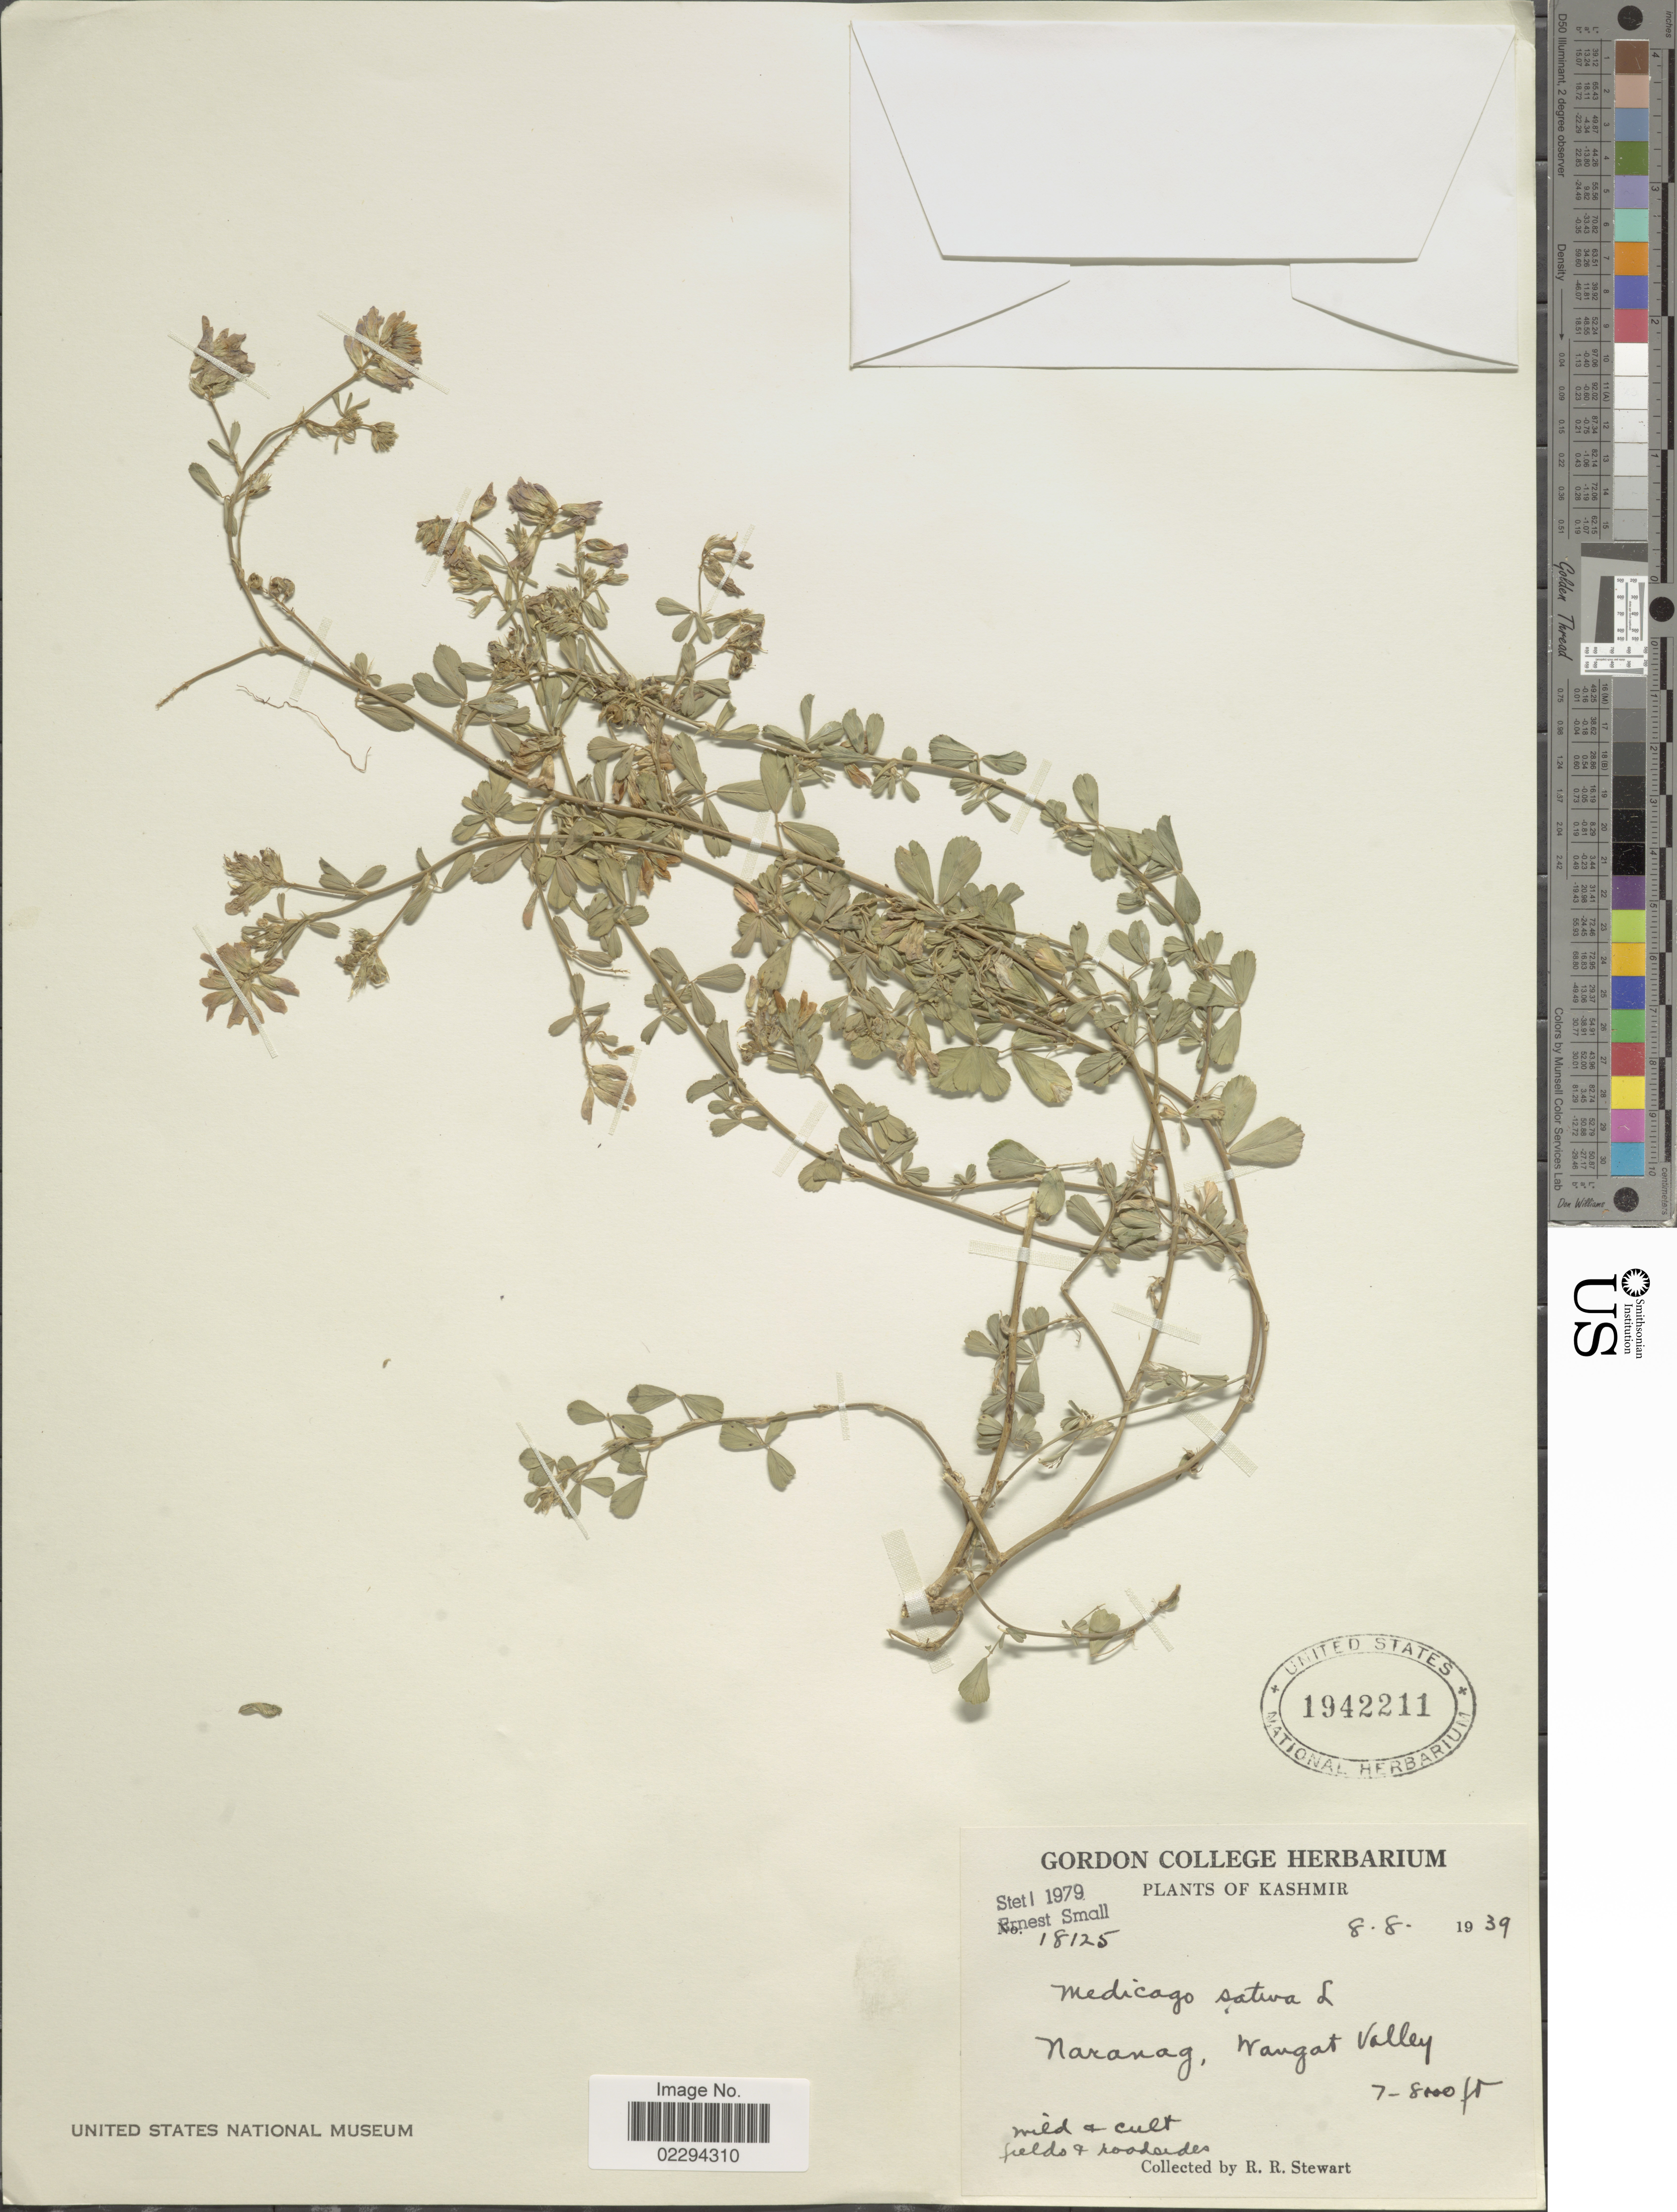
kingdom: Plantae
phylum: Tracheophyta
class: Magnoliopsida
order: Fabales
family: Fabaceae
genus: Medicago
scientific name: Medicago sativa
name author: L.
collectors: R. R. Stewart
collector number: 18125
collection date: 1939-08-08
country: India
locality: Kashmir, Naranag, Wangat Valley, wild & cult, fields & roadsides.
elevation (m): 2134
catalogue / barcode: US 1942211